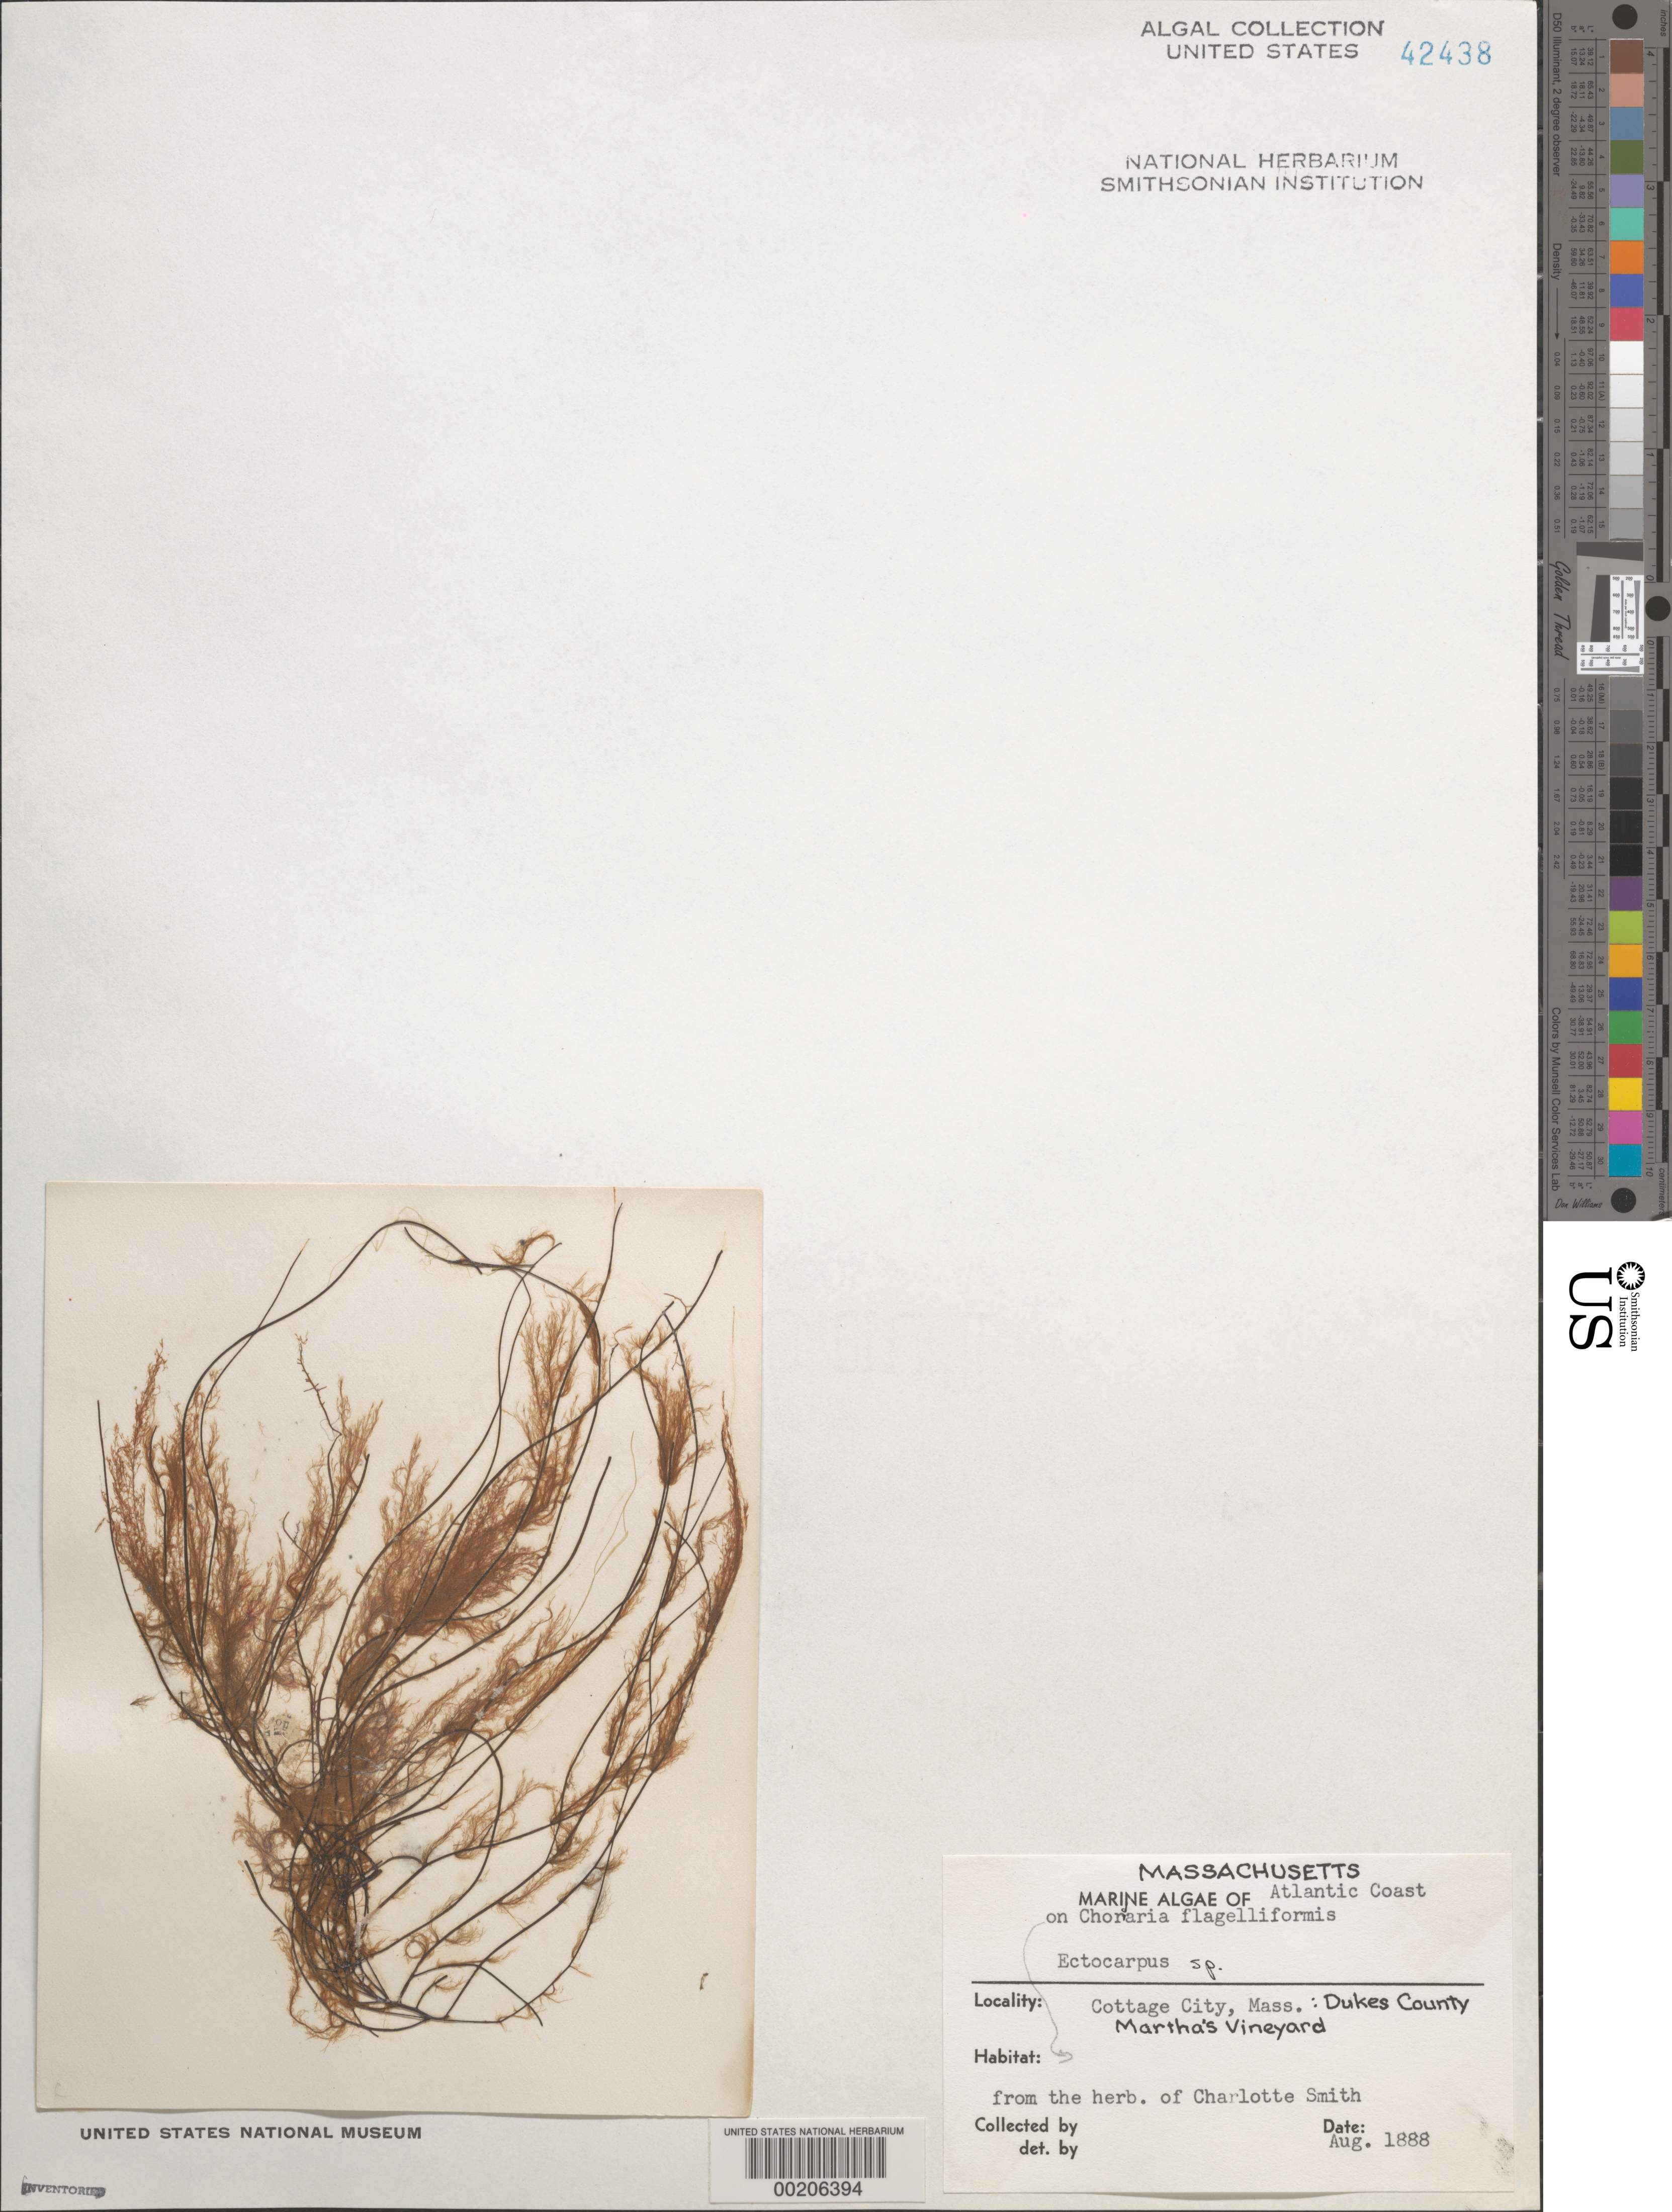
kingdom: Chromista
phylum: Ochrophyta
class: Phaeophyceae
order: Ectocarpales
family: Ectocarpaceae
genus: Ectocarpus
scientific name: Ectocarpus sp.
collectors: Charlotte Smith (herbarium)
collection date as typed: Aug 1888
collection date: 1888-08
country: United States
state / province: Massachusetts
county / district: Dukes County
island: Martha's Vineyard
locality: Cottage City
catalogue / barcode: US 42438